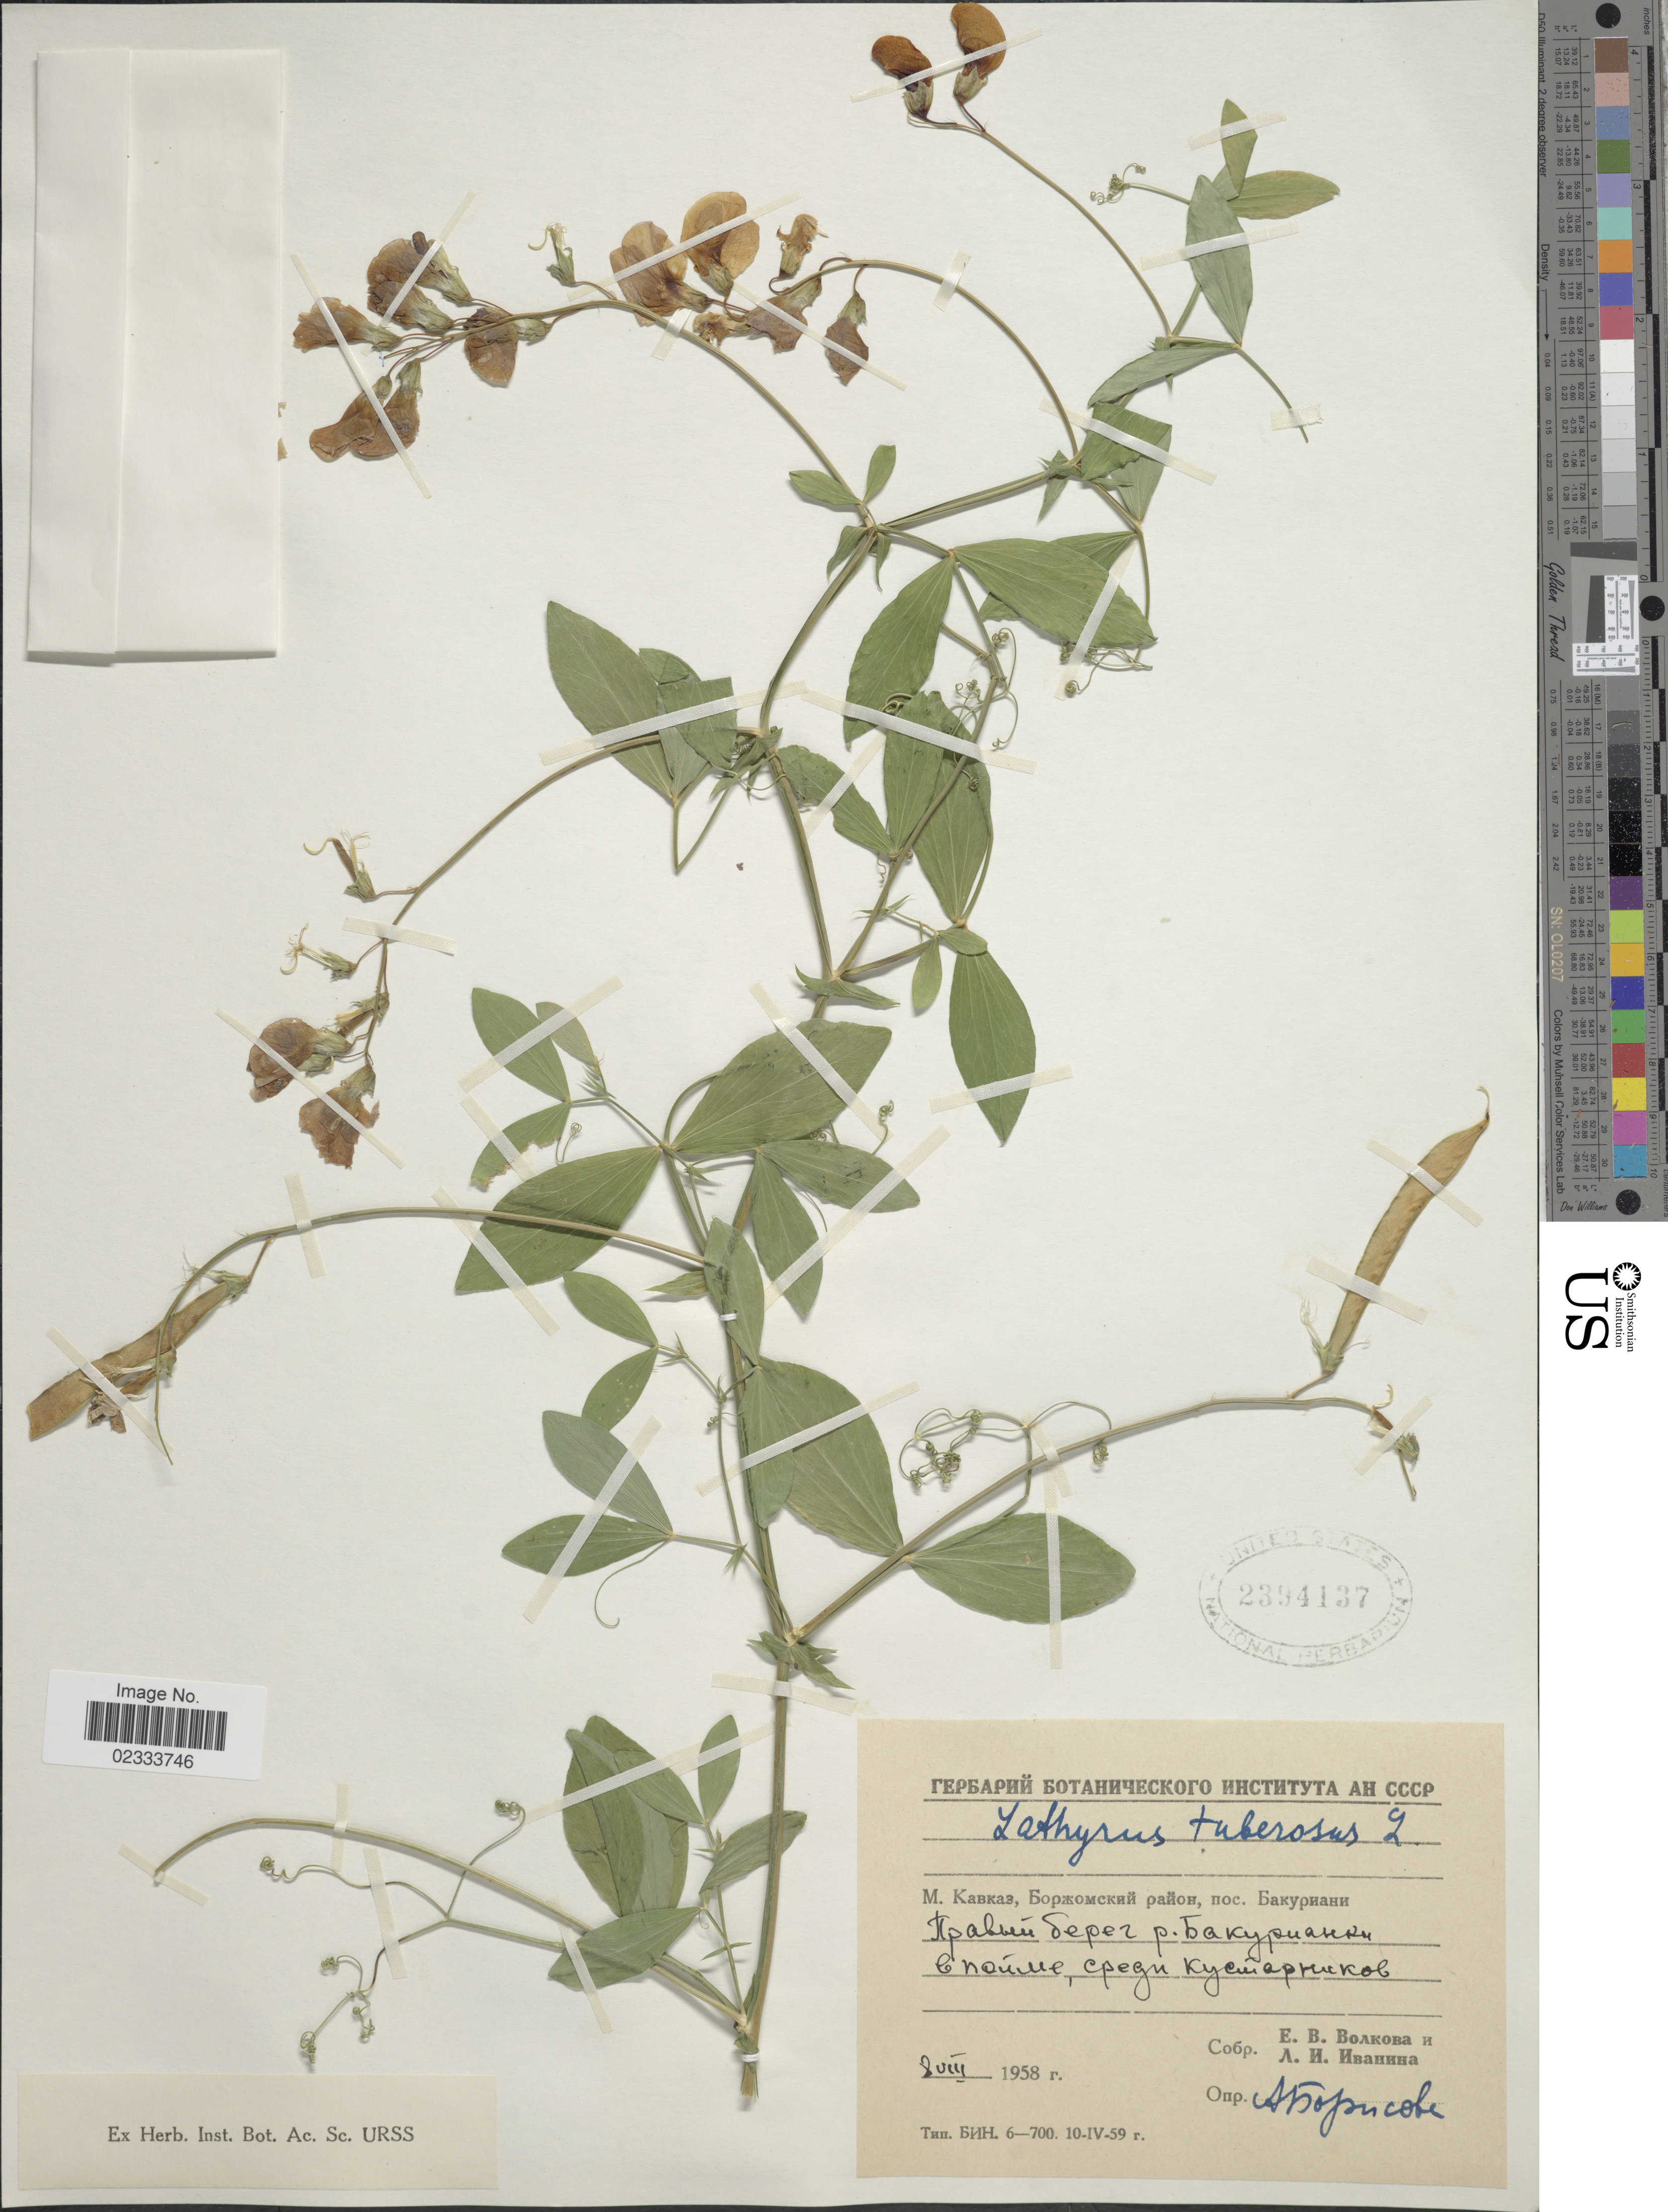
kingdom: Plantae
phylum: Tracheophyta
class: Magnoliopsida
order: Fabales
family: Fabaceae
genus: Lathyrus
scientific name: Lathyrus tuberosus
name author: L.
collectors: Collector illegible & Collector illegible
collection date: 1958-08-08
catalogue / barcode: US 2394137